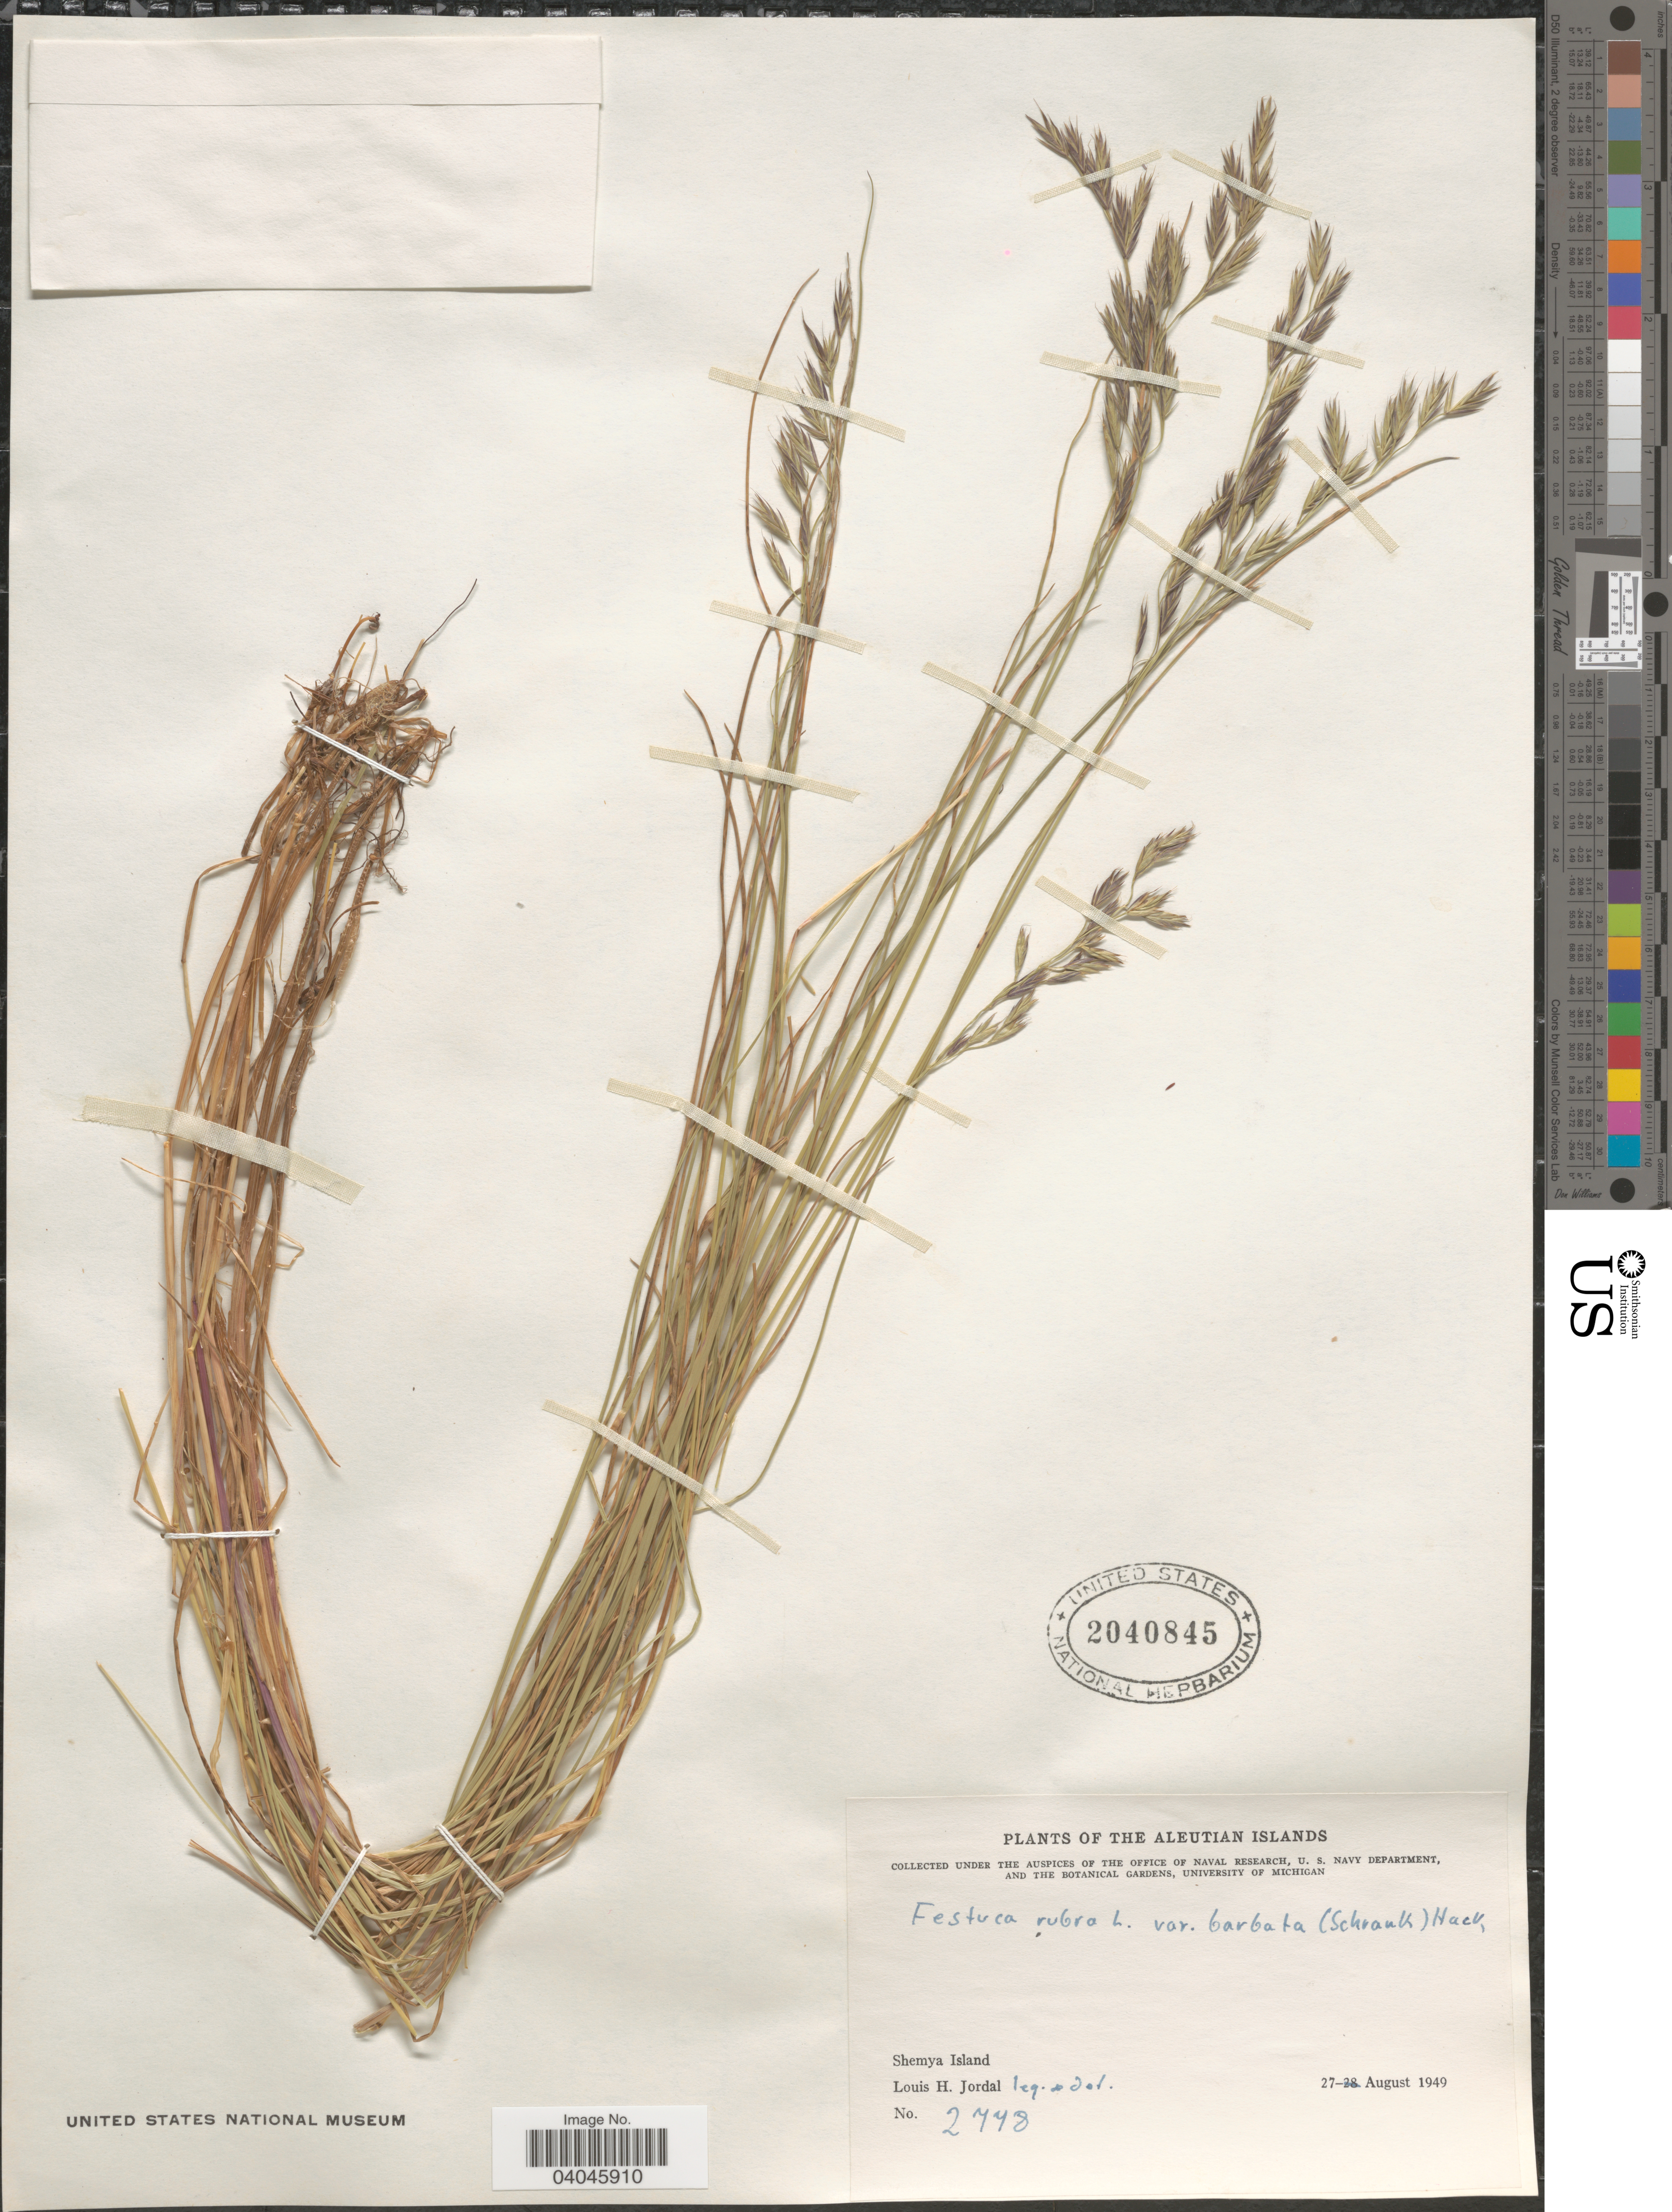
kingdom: Plantae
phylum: Tracheophyta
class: Liliopsida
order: Poales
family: Poaceae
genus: Festuca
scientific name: Festuca rubra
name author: L.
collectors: L. Jordal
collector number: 2748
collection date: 1949-08-27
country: United States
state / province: Alaska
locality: Aleutian Islands. Shemya Island.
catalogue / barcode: US 2040845